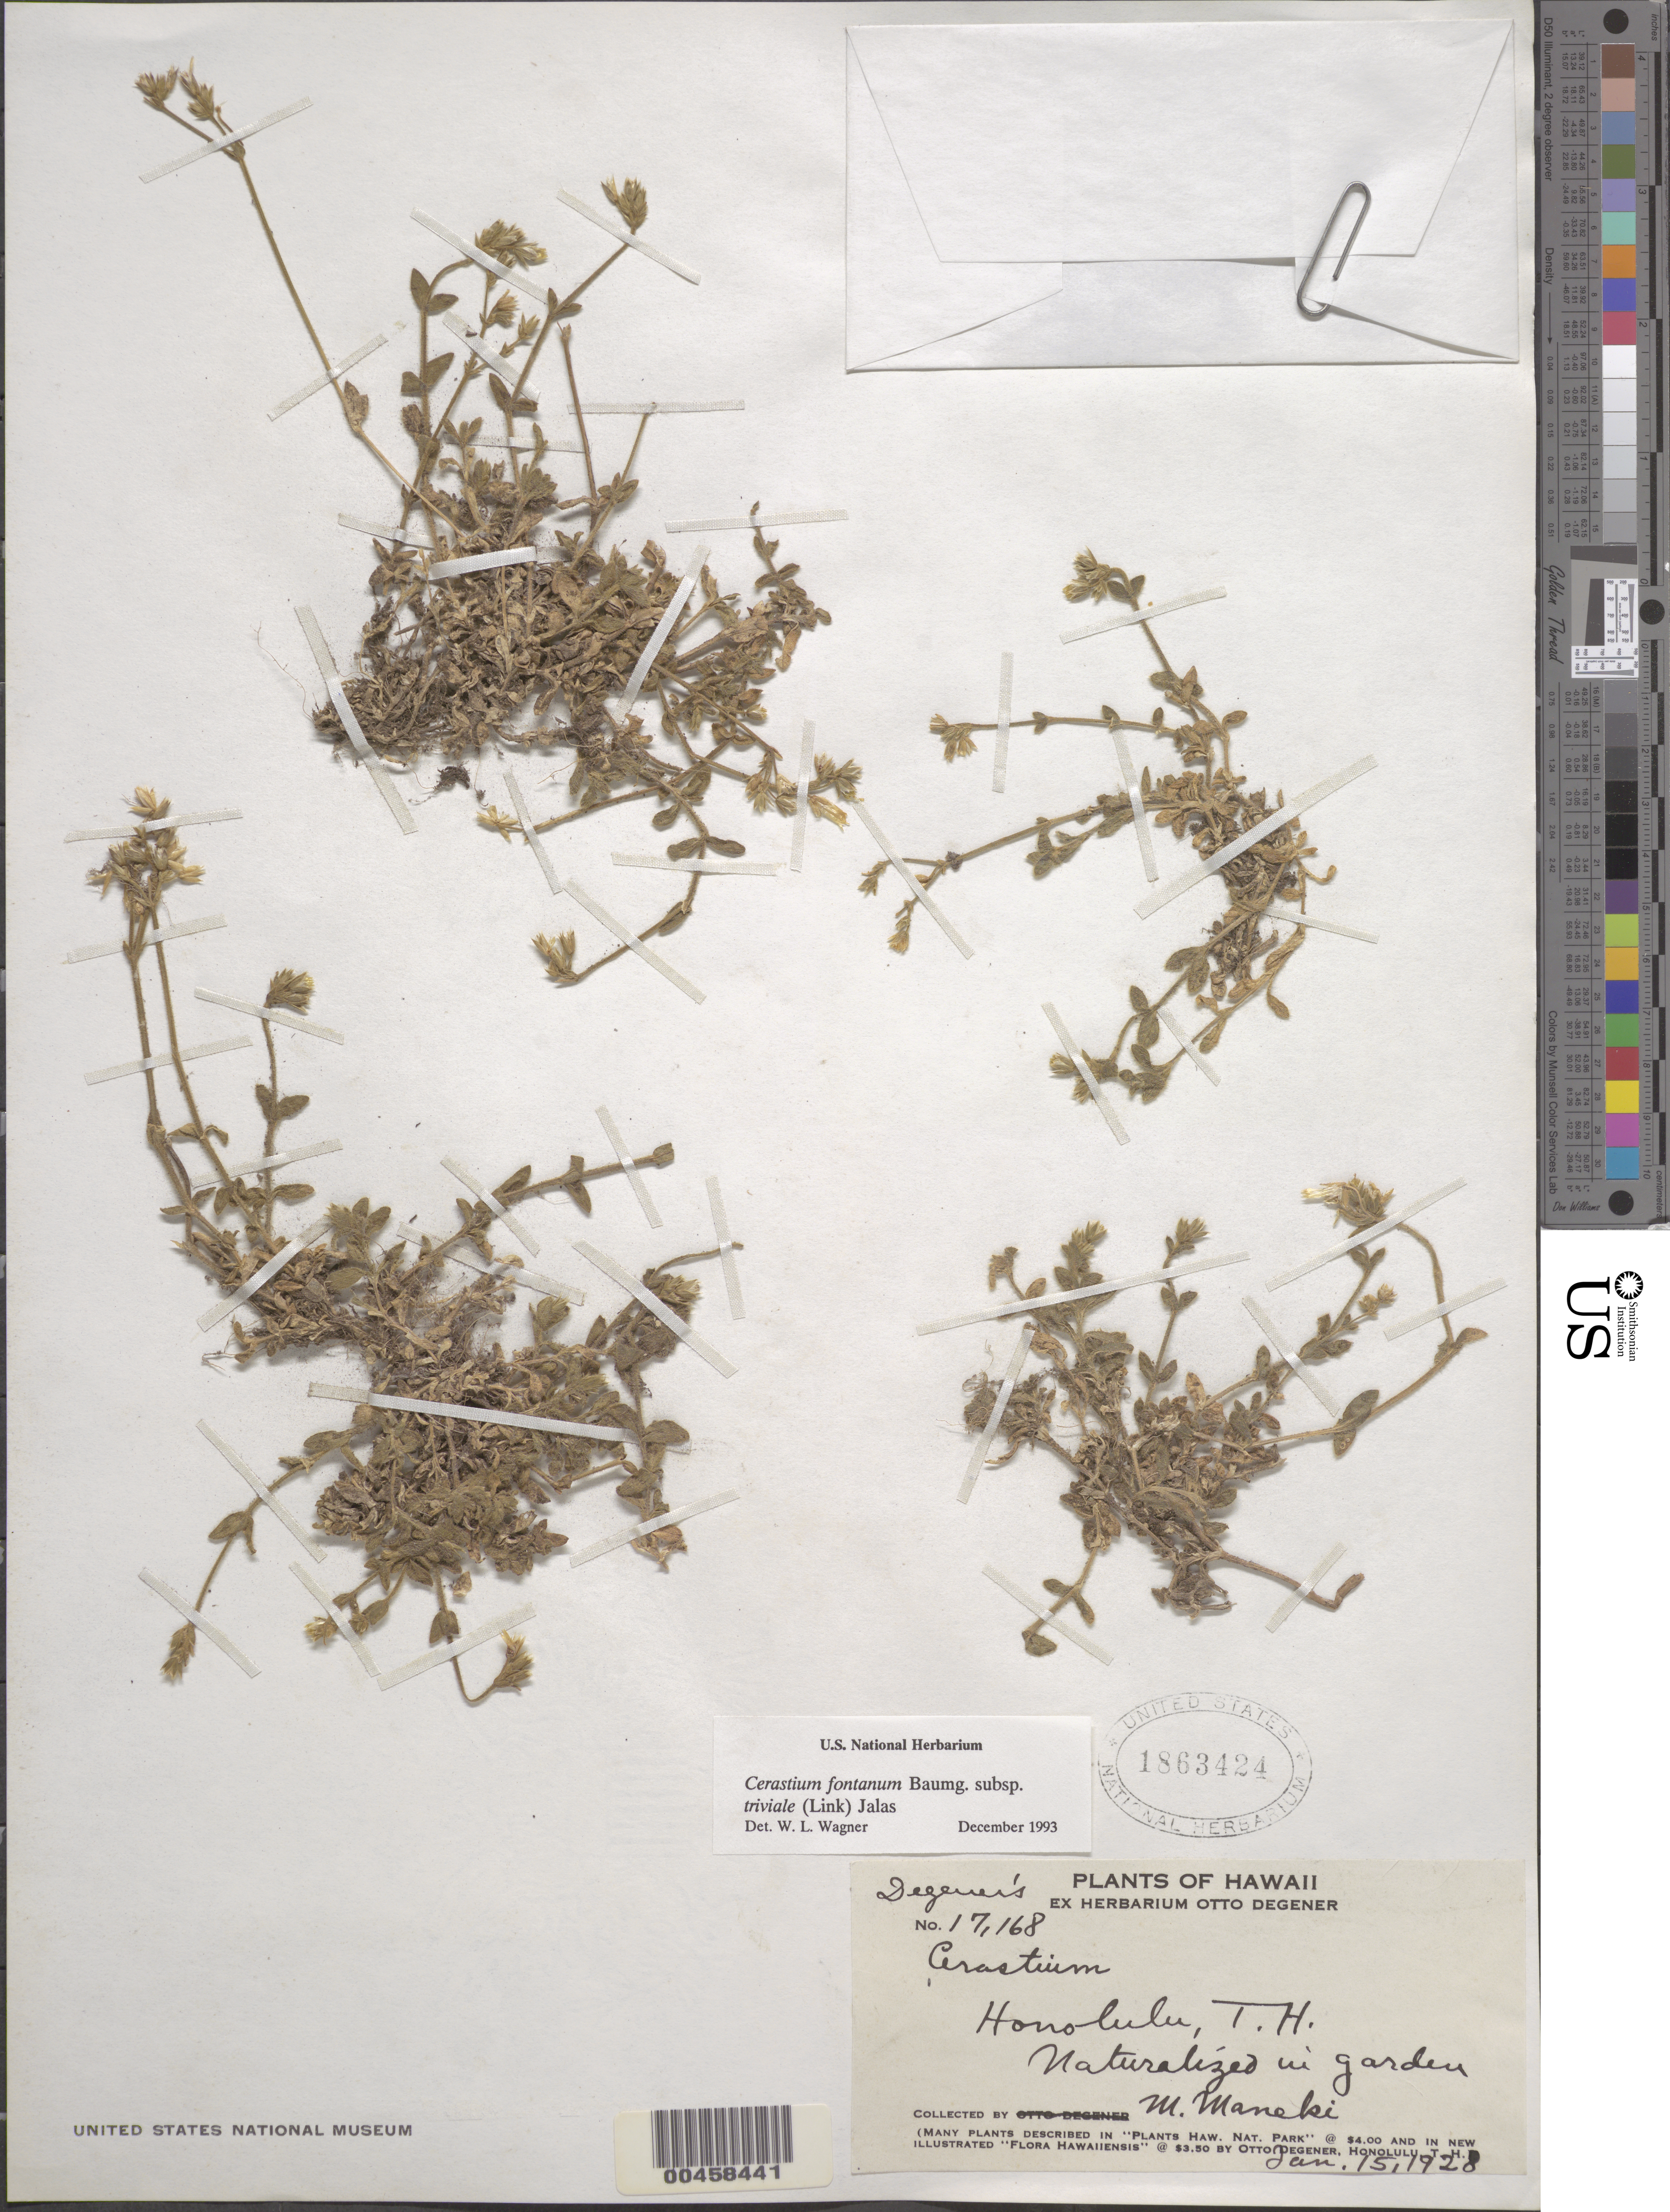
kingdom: Plantae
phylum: Tracheophyta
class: Magnoliopsida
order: Caryophyllales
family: Caryophyllaceae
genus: Cerastium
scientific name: Cerastium fontanum subsp. triviale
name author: (E.H.L. Krause) Jalas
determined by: Wagner, W. L., (BOT), Smithsonian Institution - National Museum of Natural History (UNITED STATES)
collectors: M. Maneki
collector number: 17168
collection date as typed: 15 Jan 1928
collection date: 1928-01-15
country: United States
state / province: Hawaii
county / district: Honolulu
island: Oahu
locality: Honolulu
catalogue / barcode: US 1863424